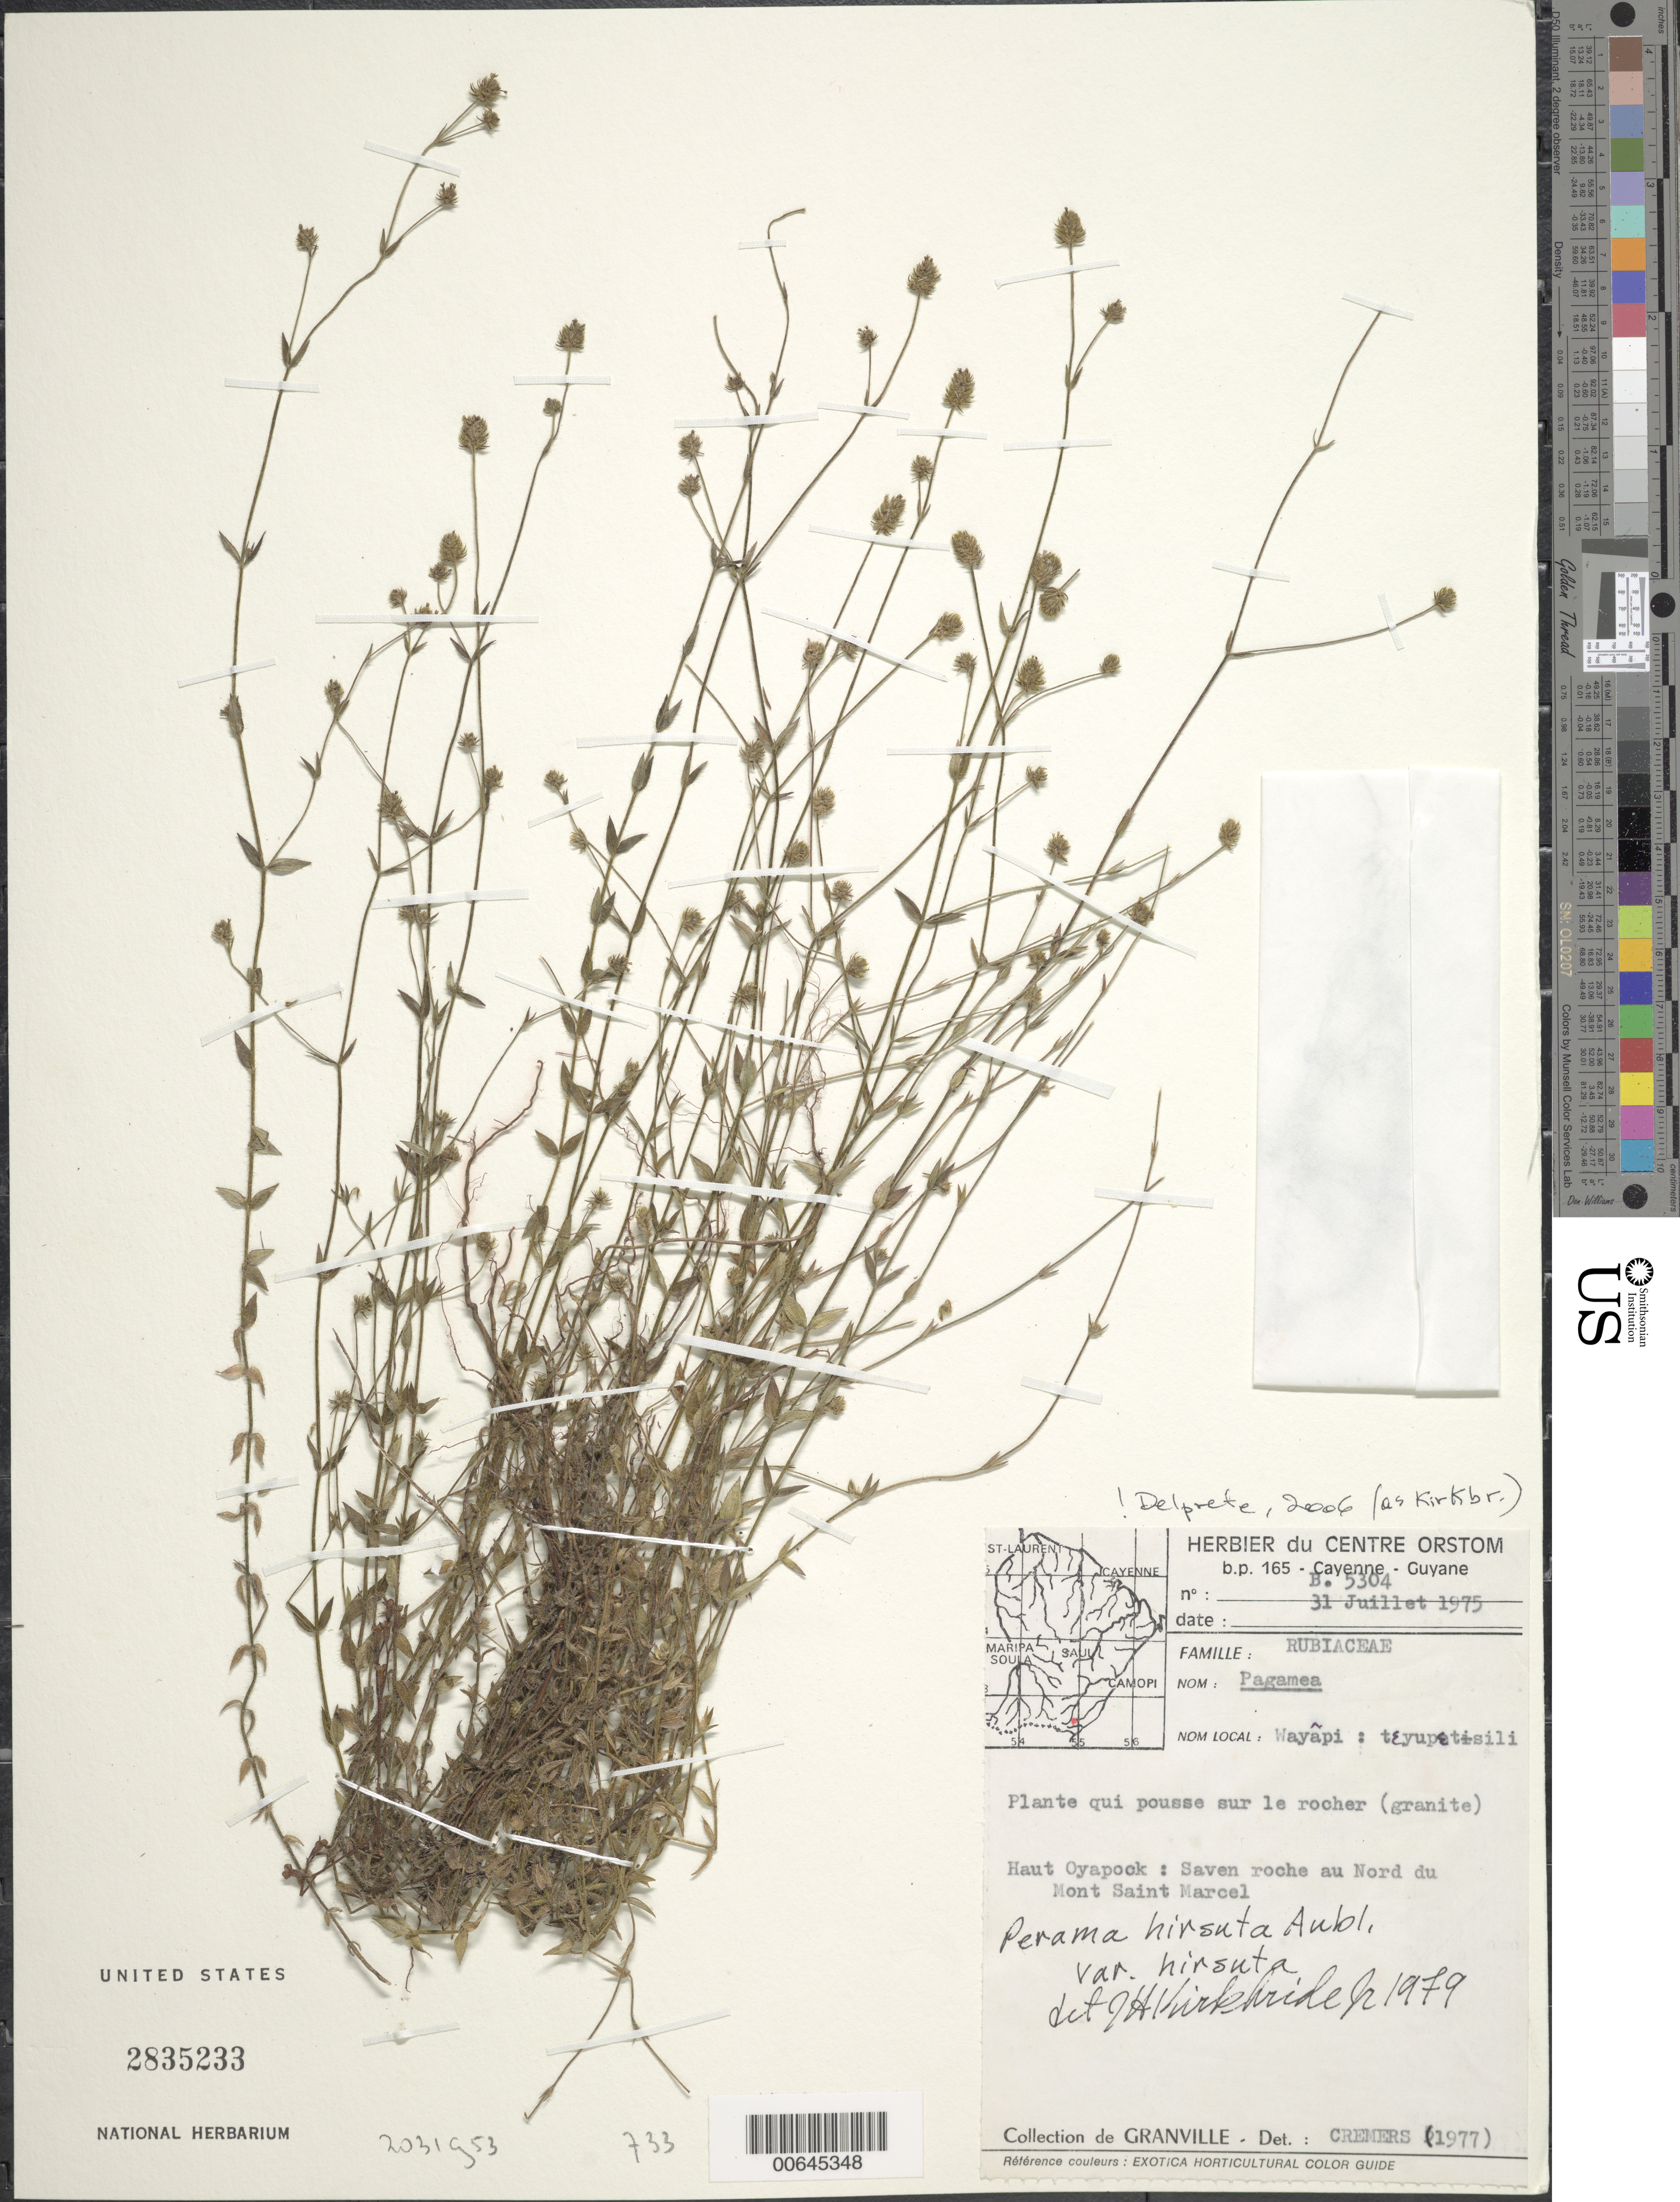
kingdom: Plantae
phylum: Tracheophyta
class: Magnoliopsida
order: Gentianales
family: Rubiaceae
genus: Perama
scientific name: Perama hirsuta var. hirsuta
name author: Aubl.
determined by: Delprete, P. G., Herb. de Guyane Cay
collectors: J.-J. de Granville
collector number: B 5304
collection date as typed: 31-Jul-75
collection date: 1975-07-31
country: French Guiana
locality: Haut Oyapock, Mt. St. Marcel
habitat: Rocher granite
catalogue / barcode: US 2835233